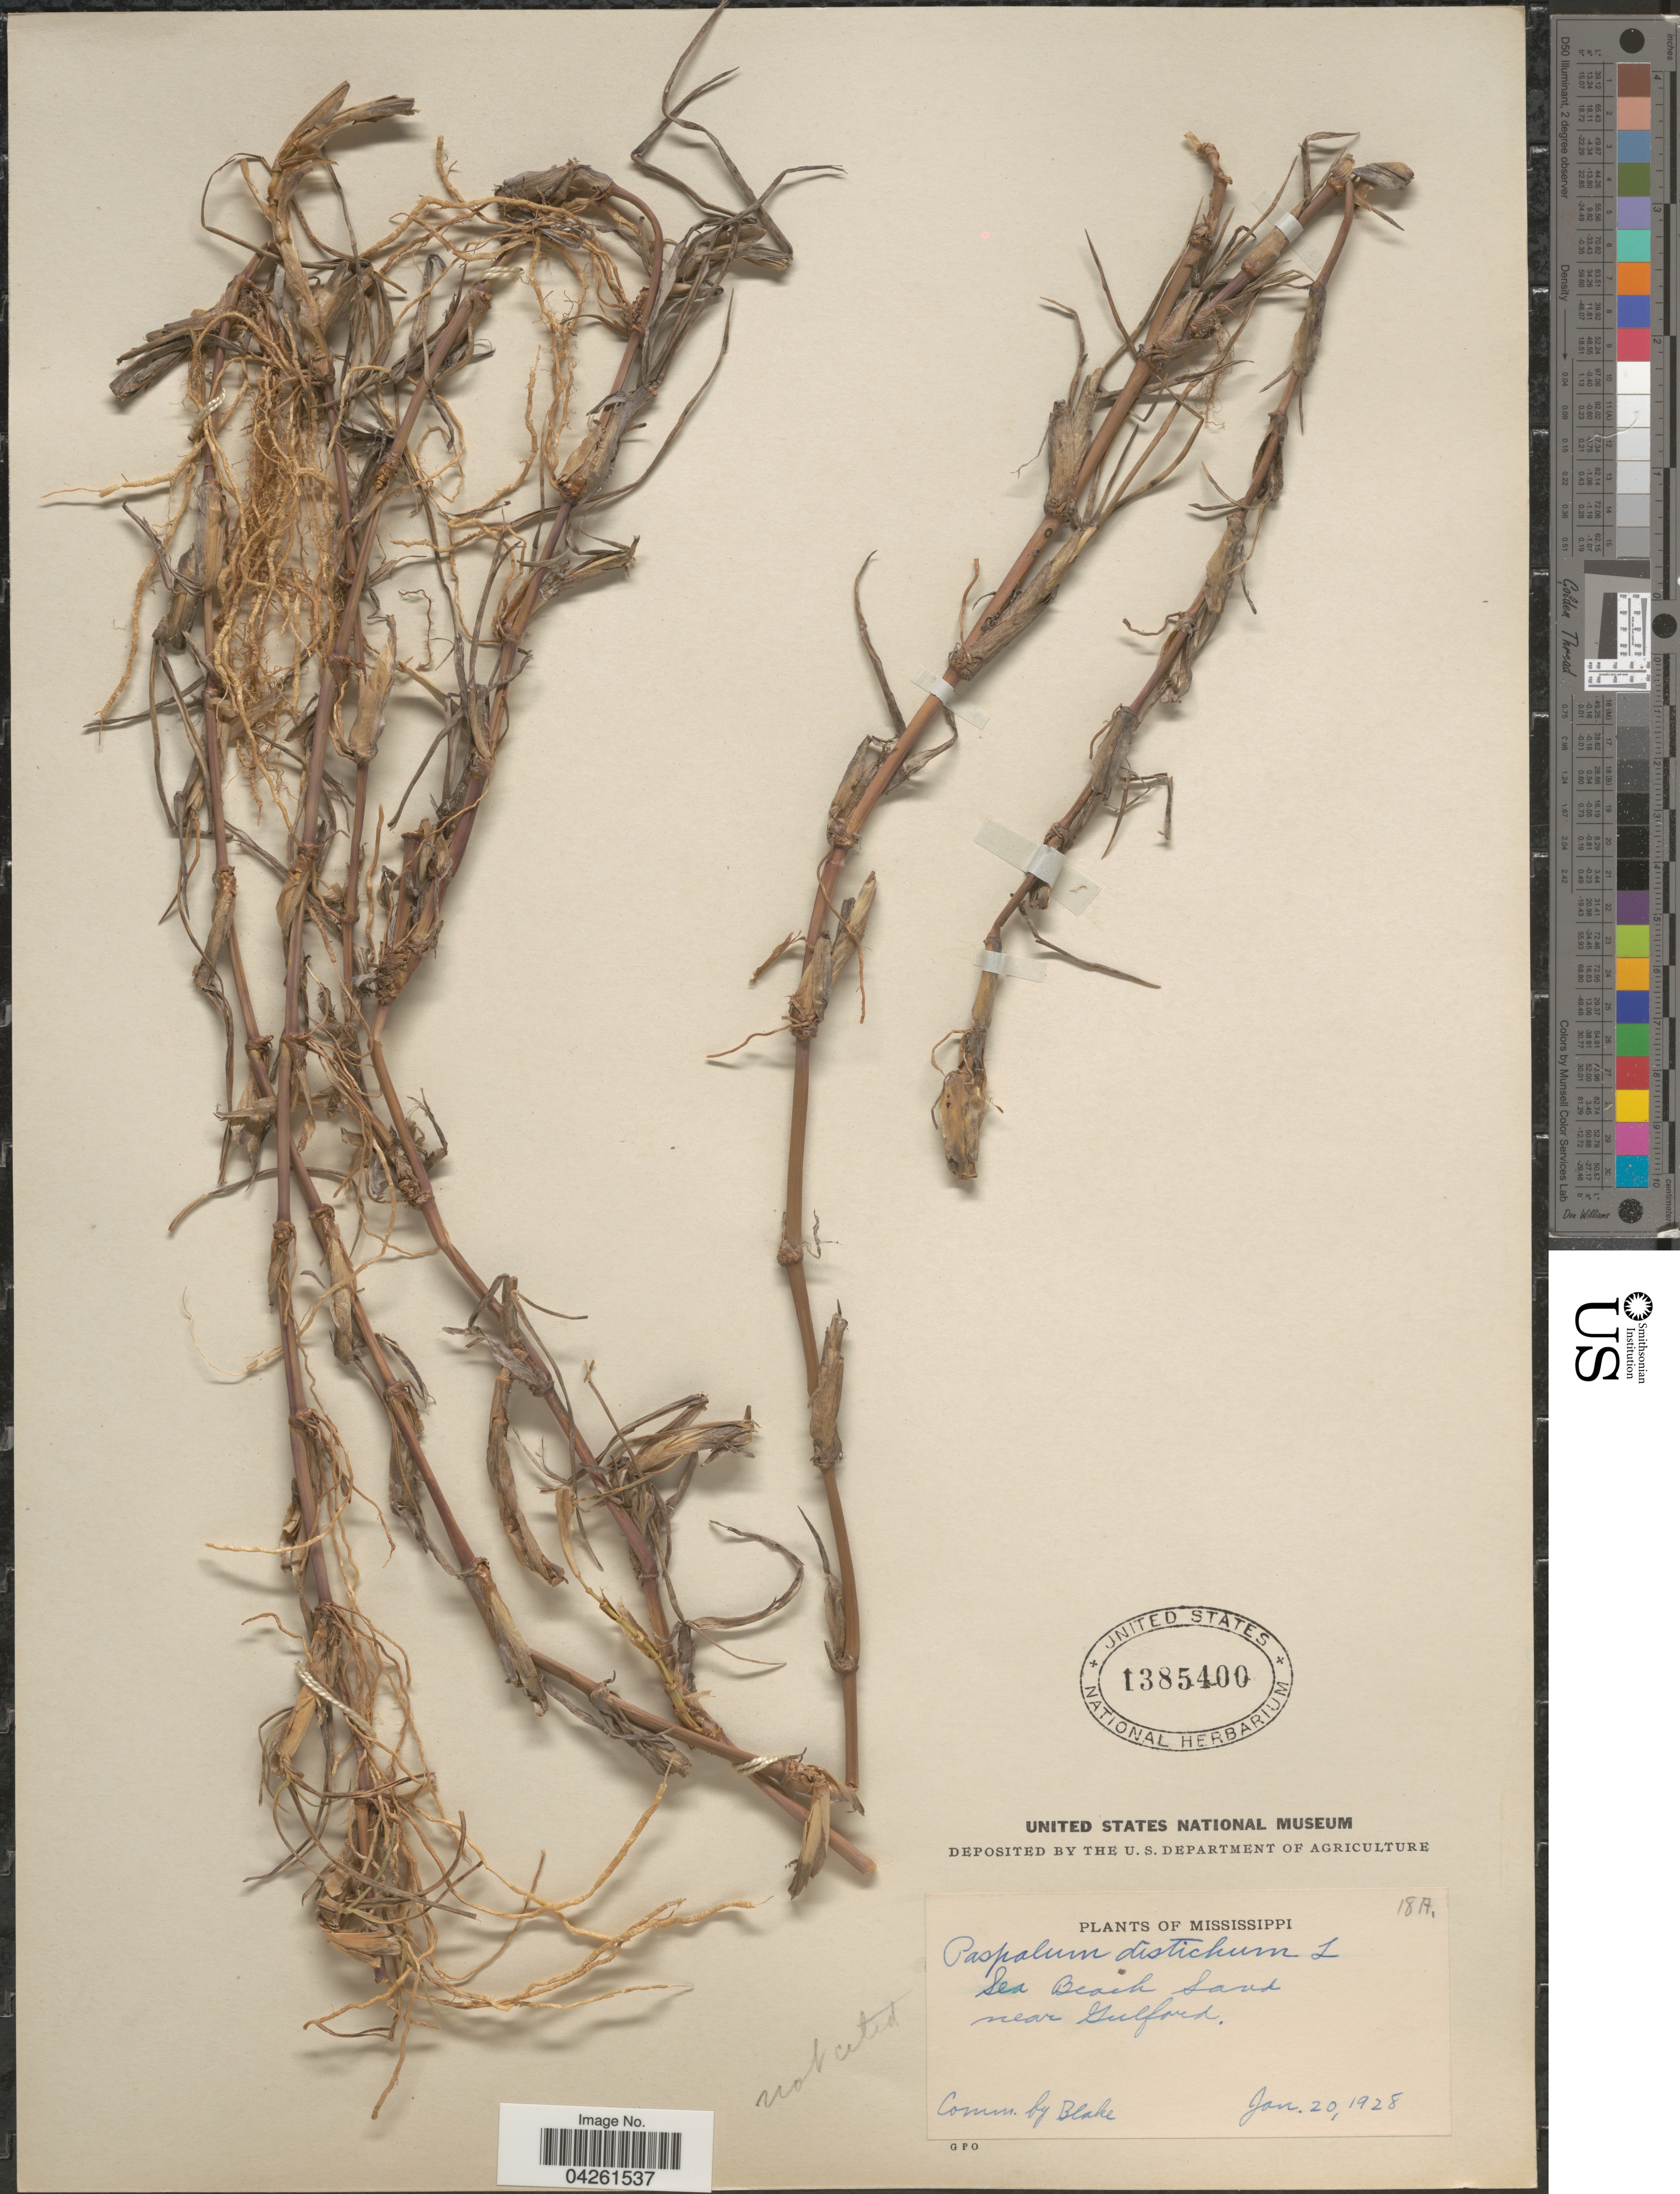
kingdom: Plantae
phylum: Tracheophyta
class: Liliopsida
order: Poales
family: Poaceae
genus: Paspalum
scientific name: Paspalum distichum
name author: L.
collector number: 18A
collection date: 1928-01-20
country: United States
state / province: Mississippi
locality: Sea Beach Island near Gulford.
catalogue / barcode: US 1385400